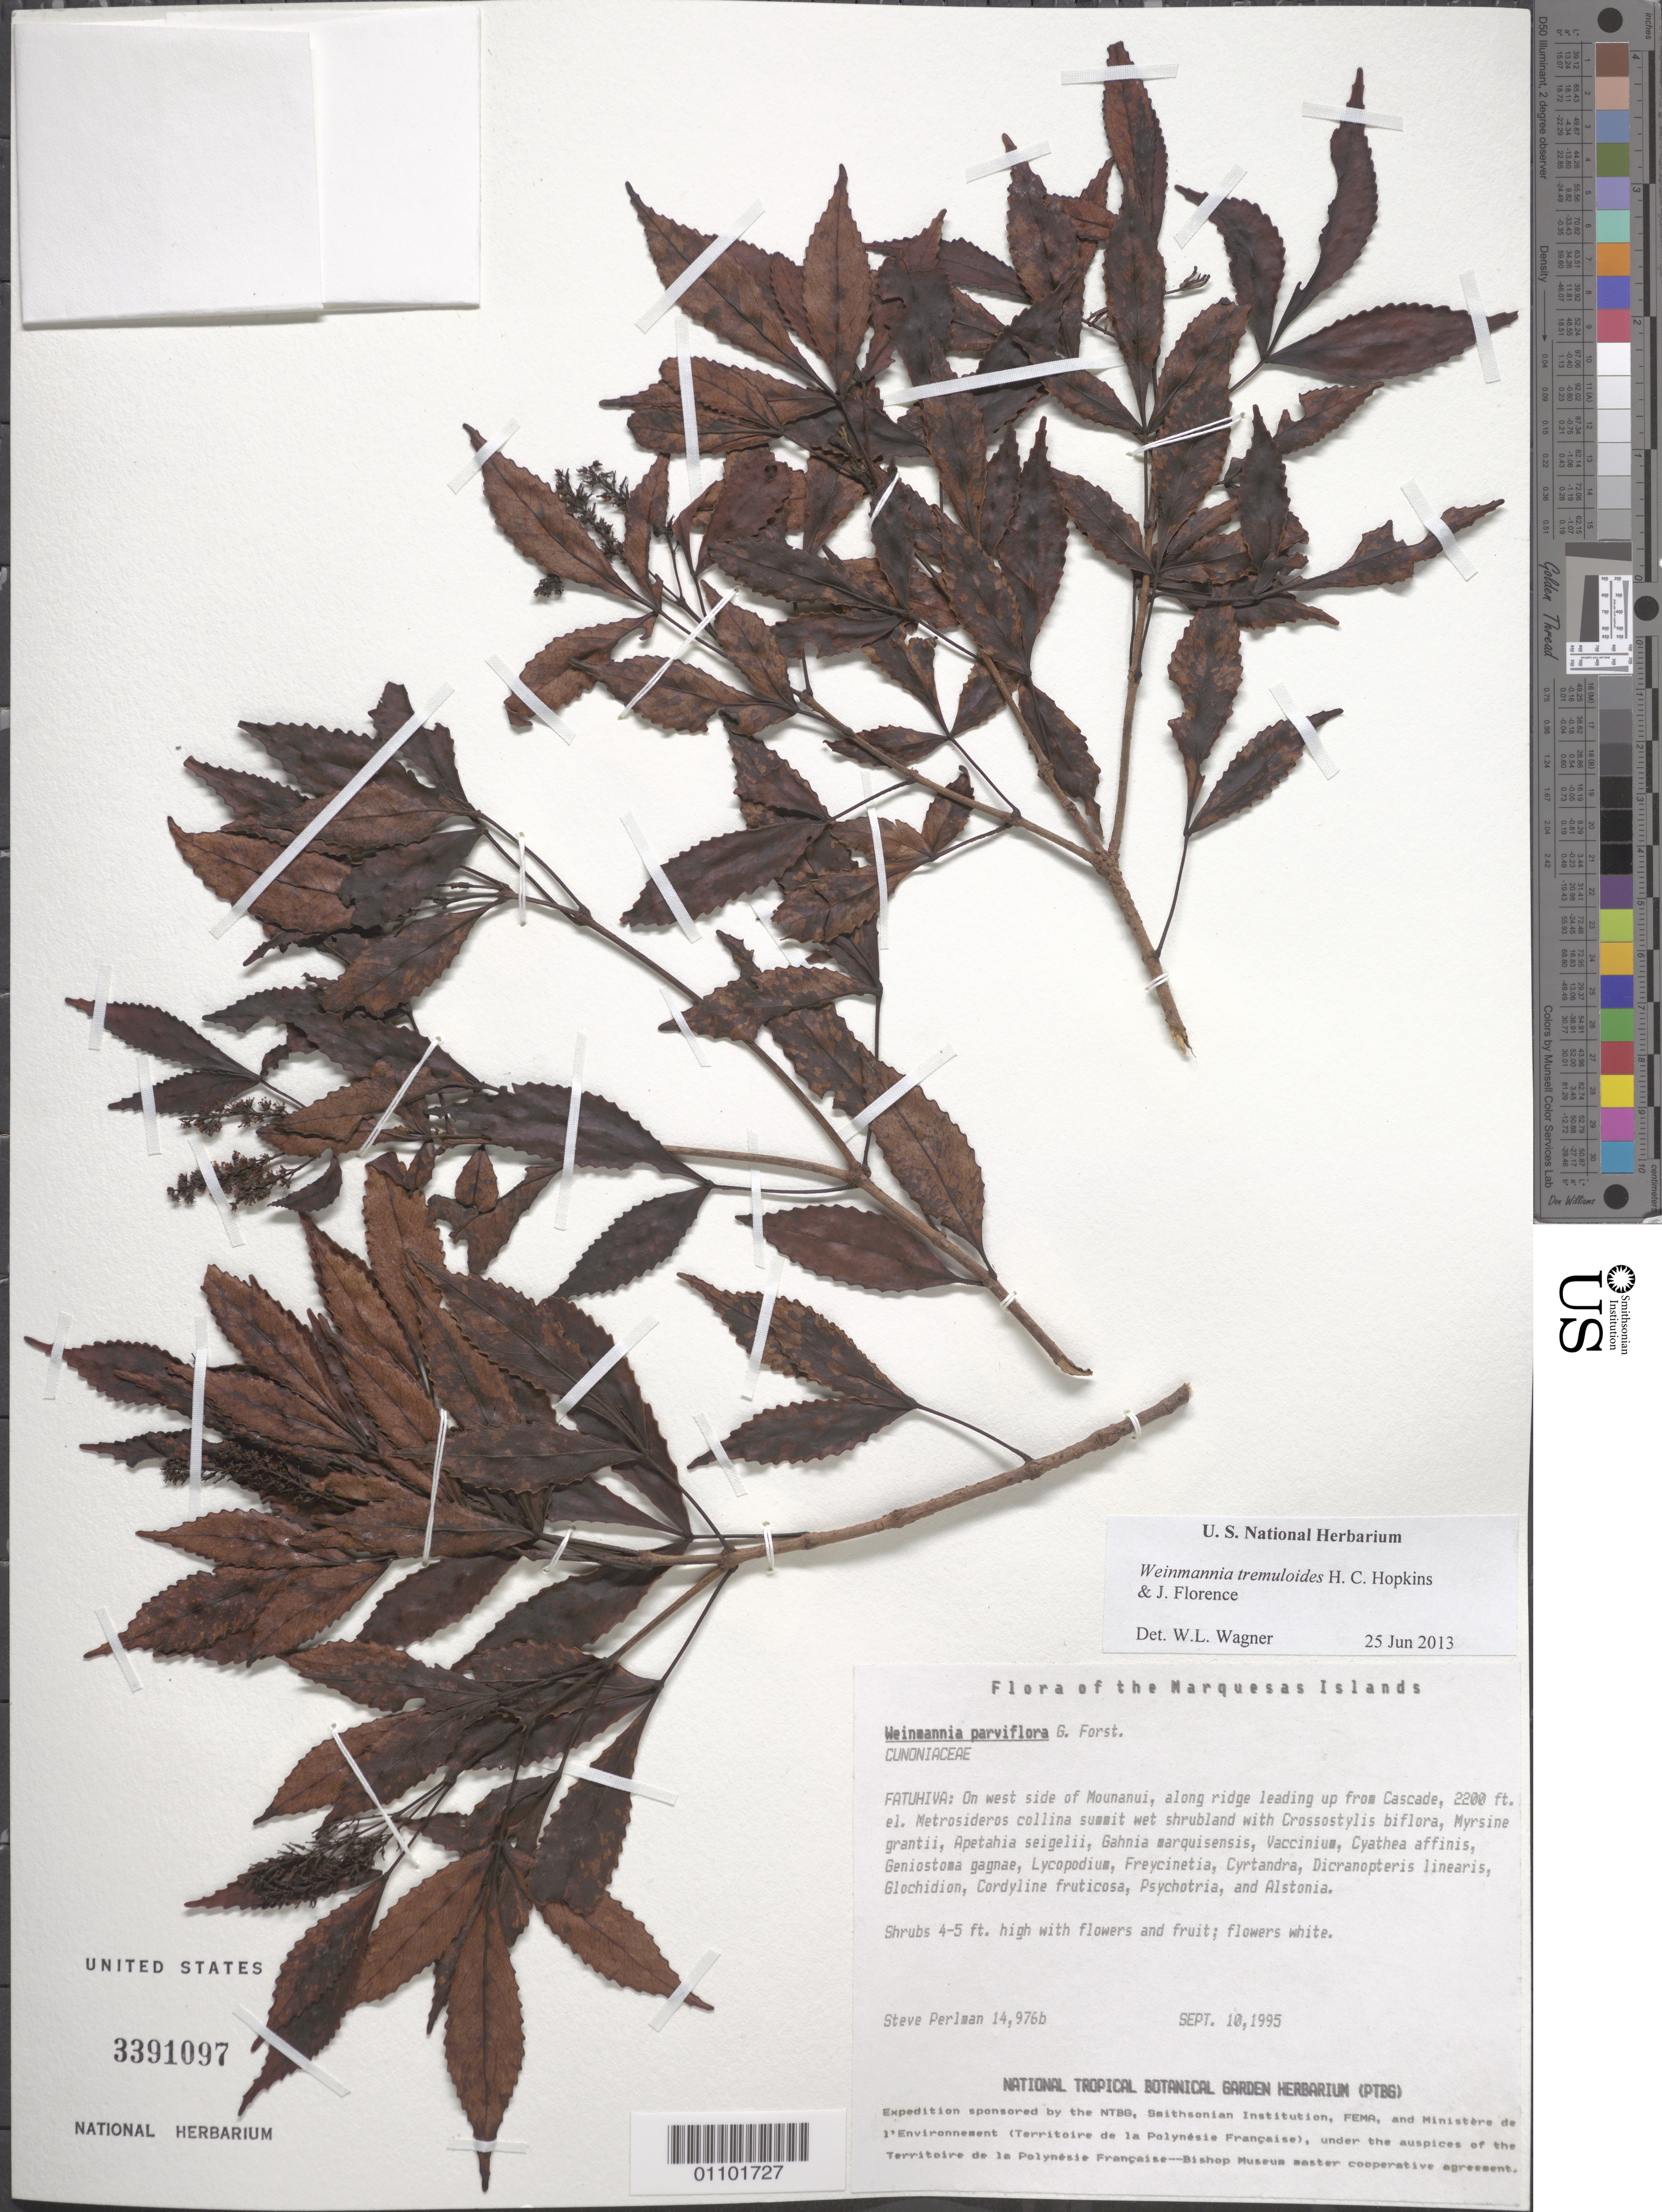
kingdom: Plantae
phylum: Tracheophyta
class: Magnoliopsida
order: Oxalidales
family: Cunoniaceae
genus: Pterophylla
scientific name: Pterophylla tremuloides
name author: (H.C. Hopkins & J. Florence) Pillon & H.C. Hopkins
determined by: Wagner, W. L., (BOT), Smithsonian Institution - National Museum of Natural History (UNITED STATES)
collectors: S. P. Perlman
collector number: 14976b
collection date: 1995-09-10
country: French Polynesia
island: Fatu Hiva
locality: On ridges W side of Mounanui, on ridge leading up from Cascade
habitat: In Metrosideros collina lowland wet shrubland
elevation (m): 671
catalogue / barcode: US 3391097